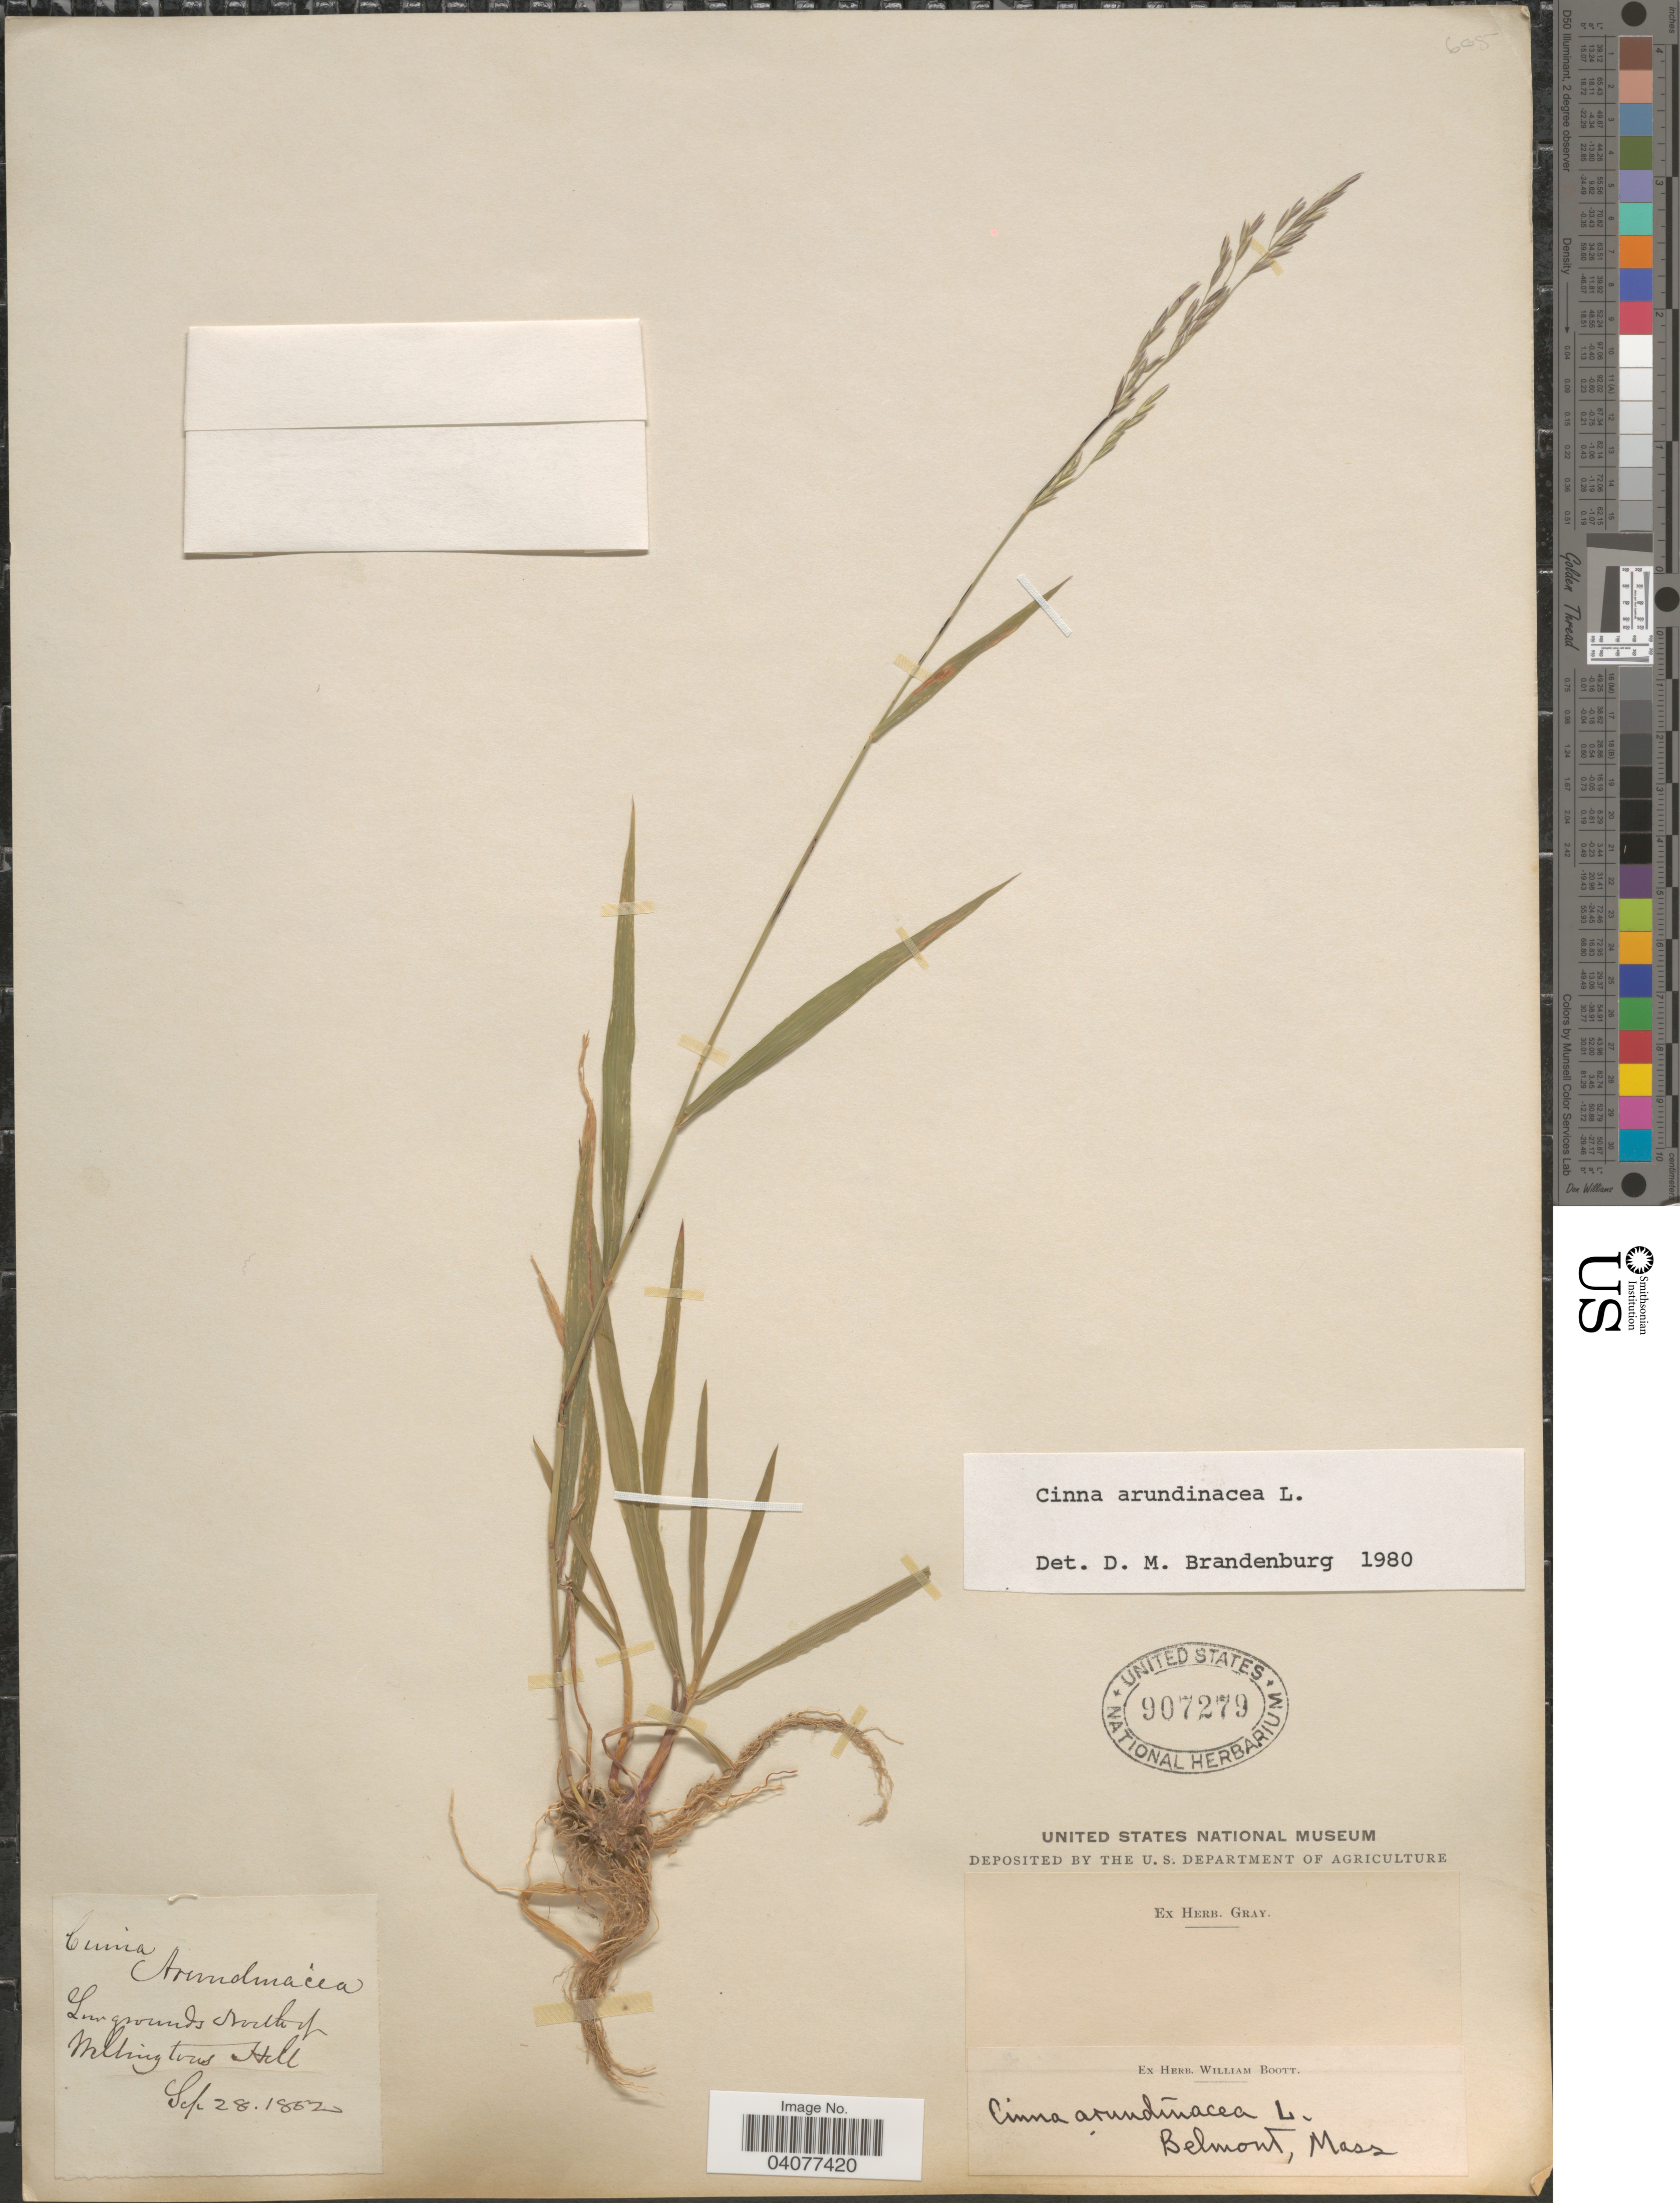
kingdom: Plantae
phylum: Tracheophyta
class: Liliopsida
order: Poales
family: Poaceae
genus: Cinna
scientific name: Cinna arundinacea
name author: L.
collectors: ex herb. William Boott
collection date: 1852-09-28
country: United States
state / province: Massachusetts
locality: Beltmont. Low ground north of Wilmingtons Hill.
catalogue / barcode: US 907279